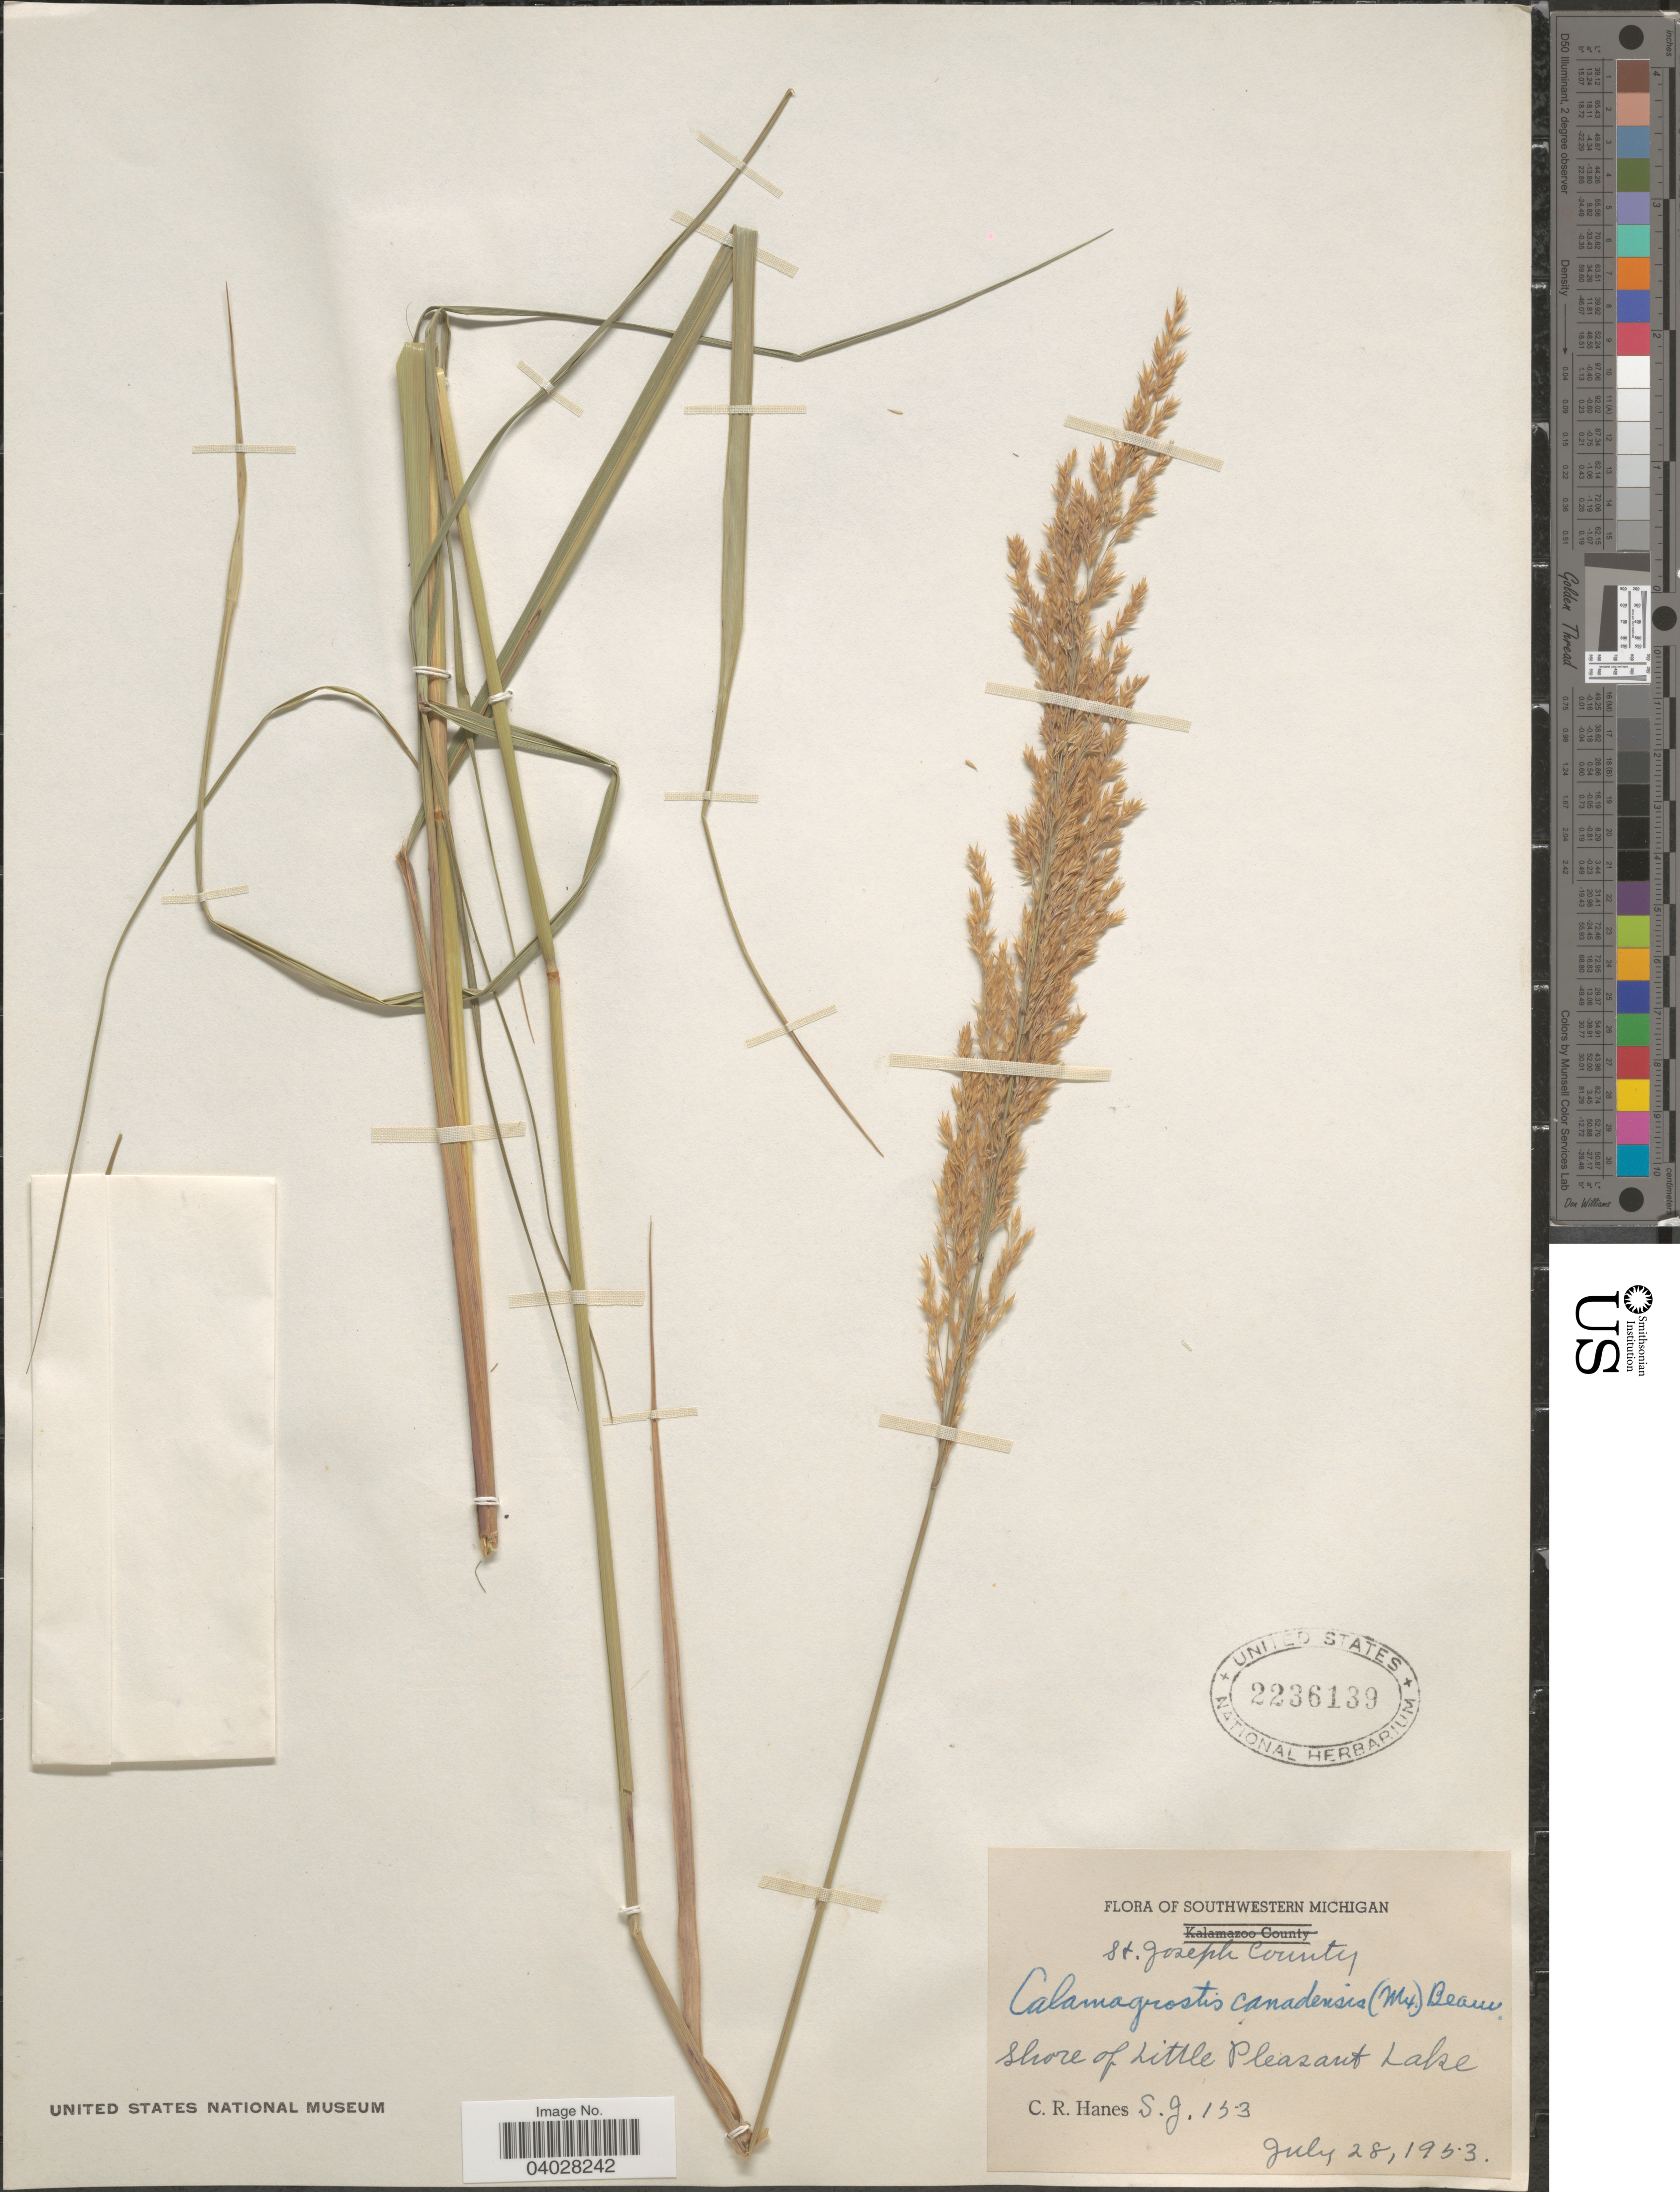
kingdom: Plantae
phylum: Tracheophyta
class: Liliopsida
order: Poales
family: Poaceae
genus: Calamagrostis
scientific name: Calamagrostis canadensis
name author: (Michx.) P. Beauv.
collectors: C. Hanes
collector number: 153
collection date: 1953-07-28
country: United States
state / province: Michigan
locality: Southwestern Michigan. St. Joseph County. Shore of Little Pleasant Lake.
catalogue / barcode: US 2236139